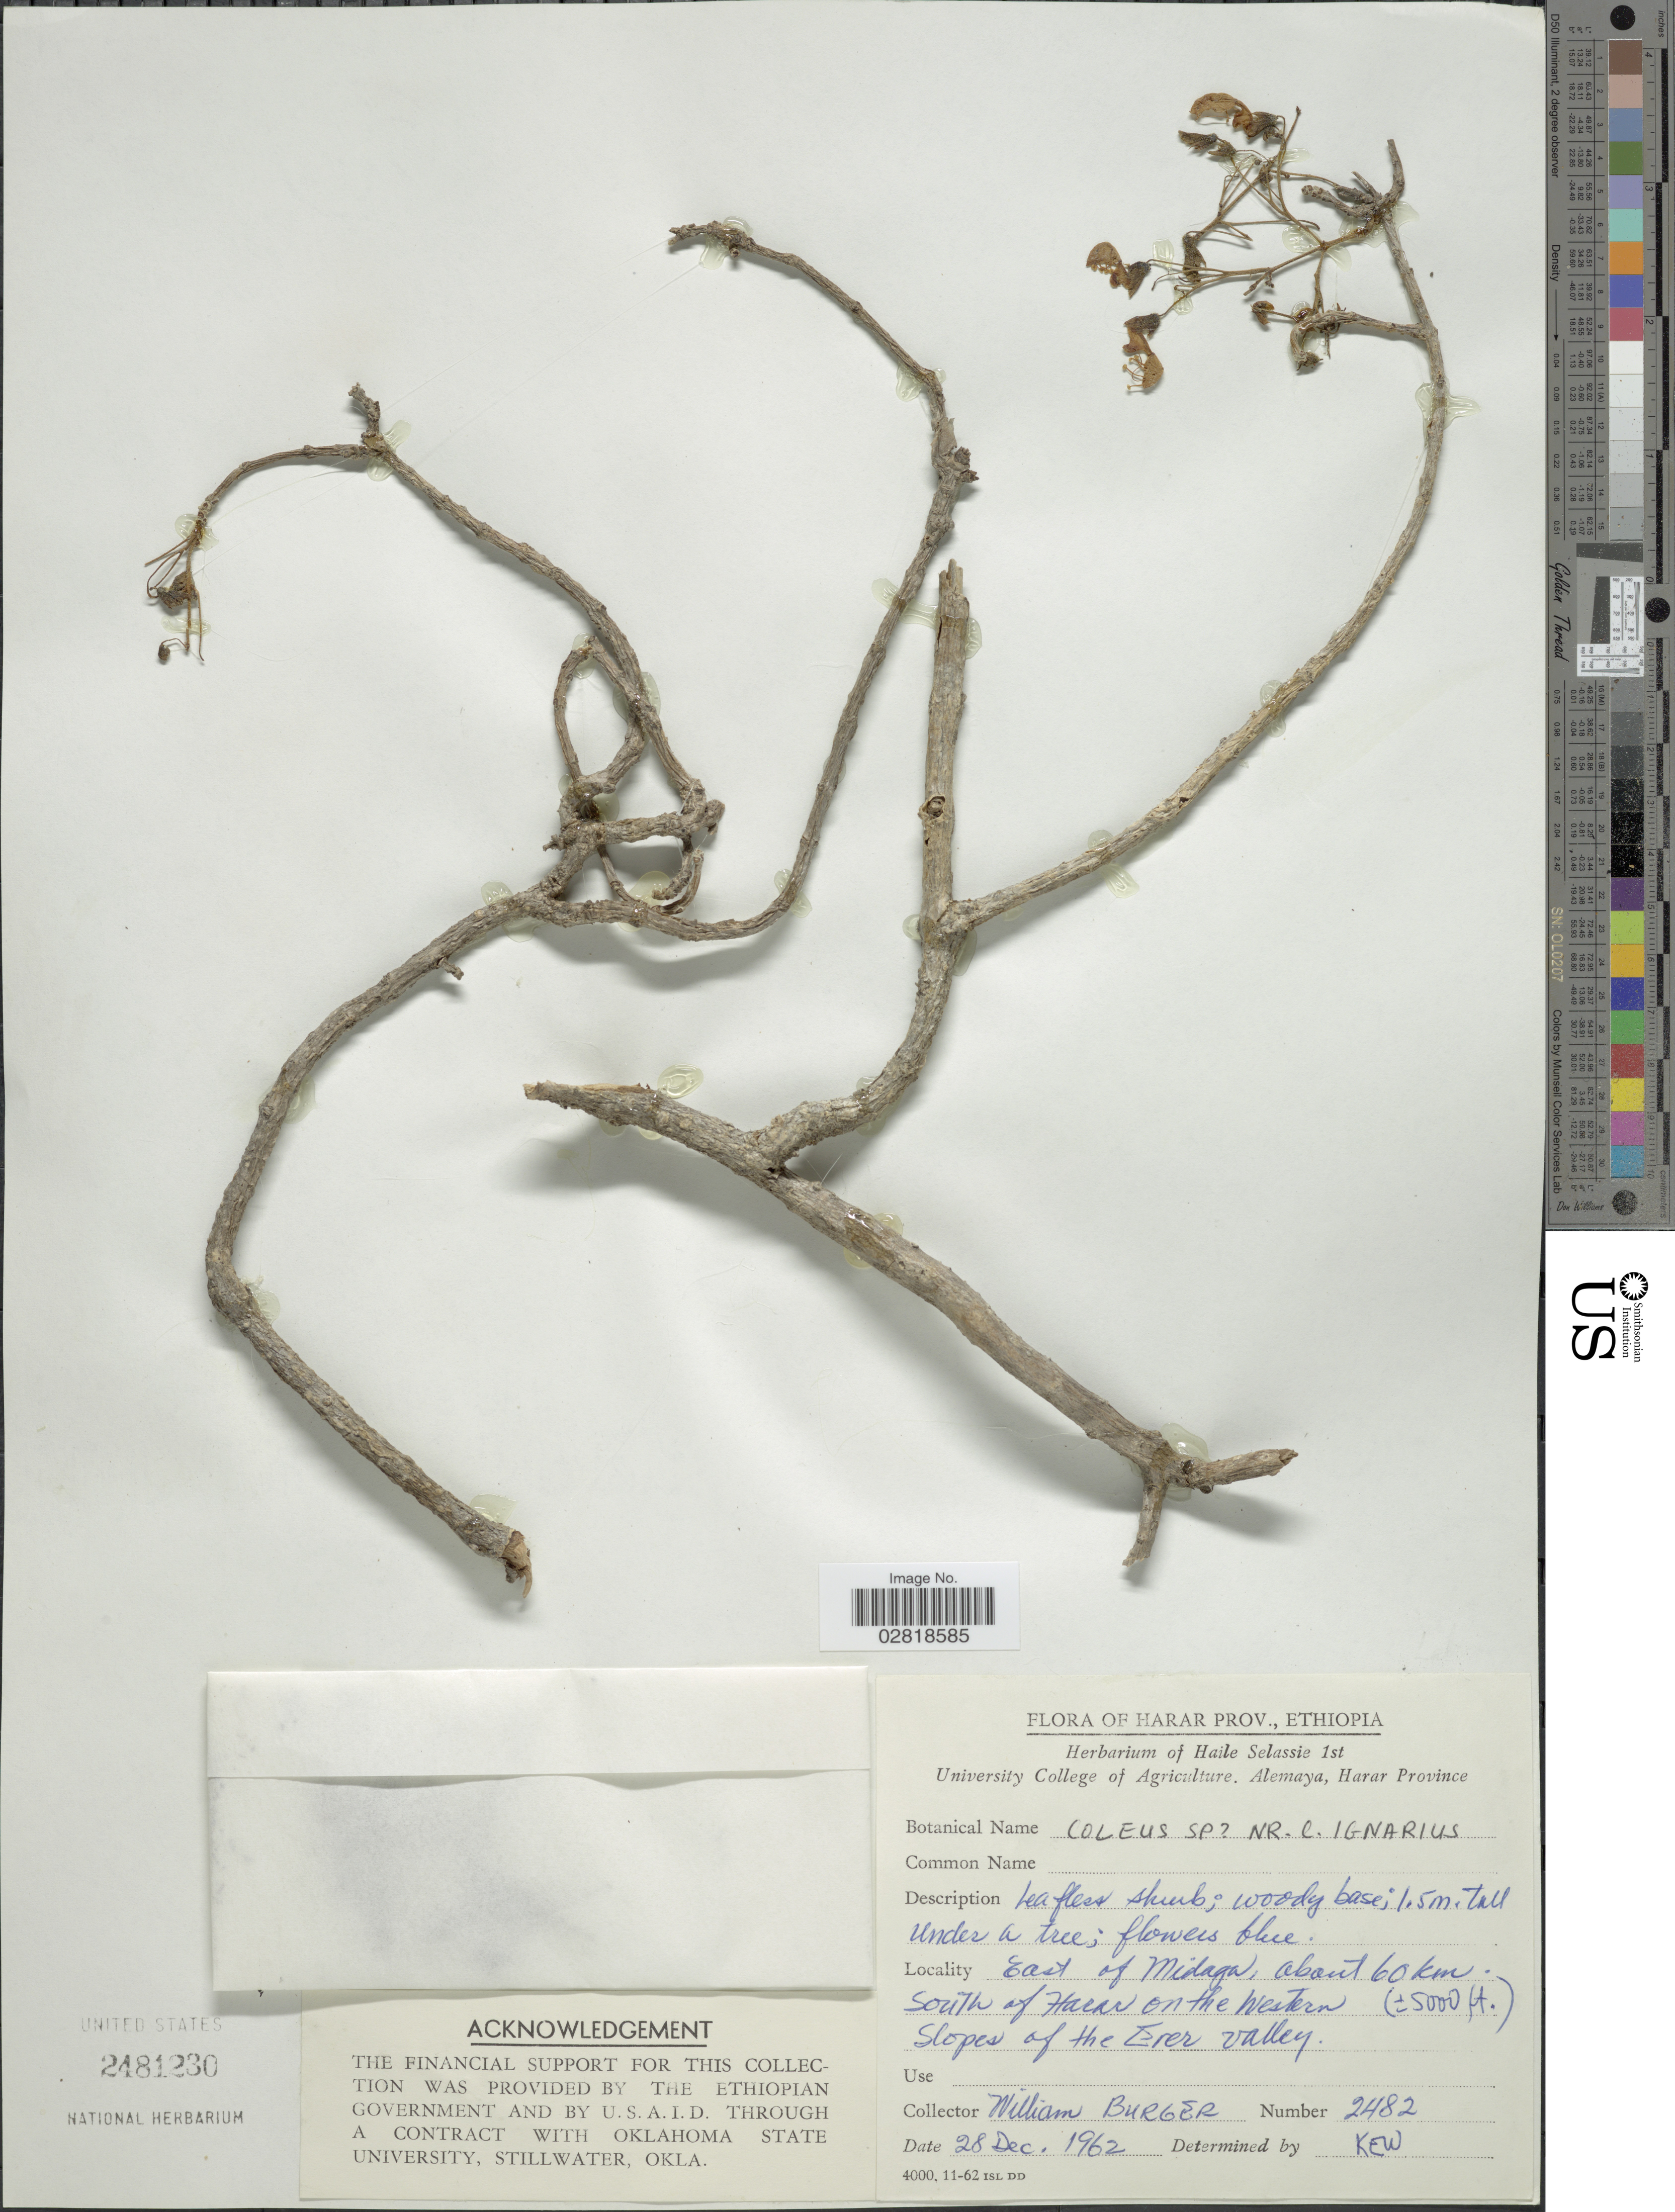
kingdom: Plantae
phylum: Tracheophyta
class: Magnoliopsida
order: Lamiales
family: Lamiaceae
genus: Plectranthus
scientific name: Plectranthus igniarius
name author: (Schweinf.) Agnew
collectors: W. Burger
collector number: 2482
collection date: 1962-12-28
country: Ethiopia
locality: Harar Prov. East of Midaga, about 60 km. South of Harar on the Western Slopes of the Erer Valley.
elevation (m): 1524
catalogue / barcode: US 2481230